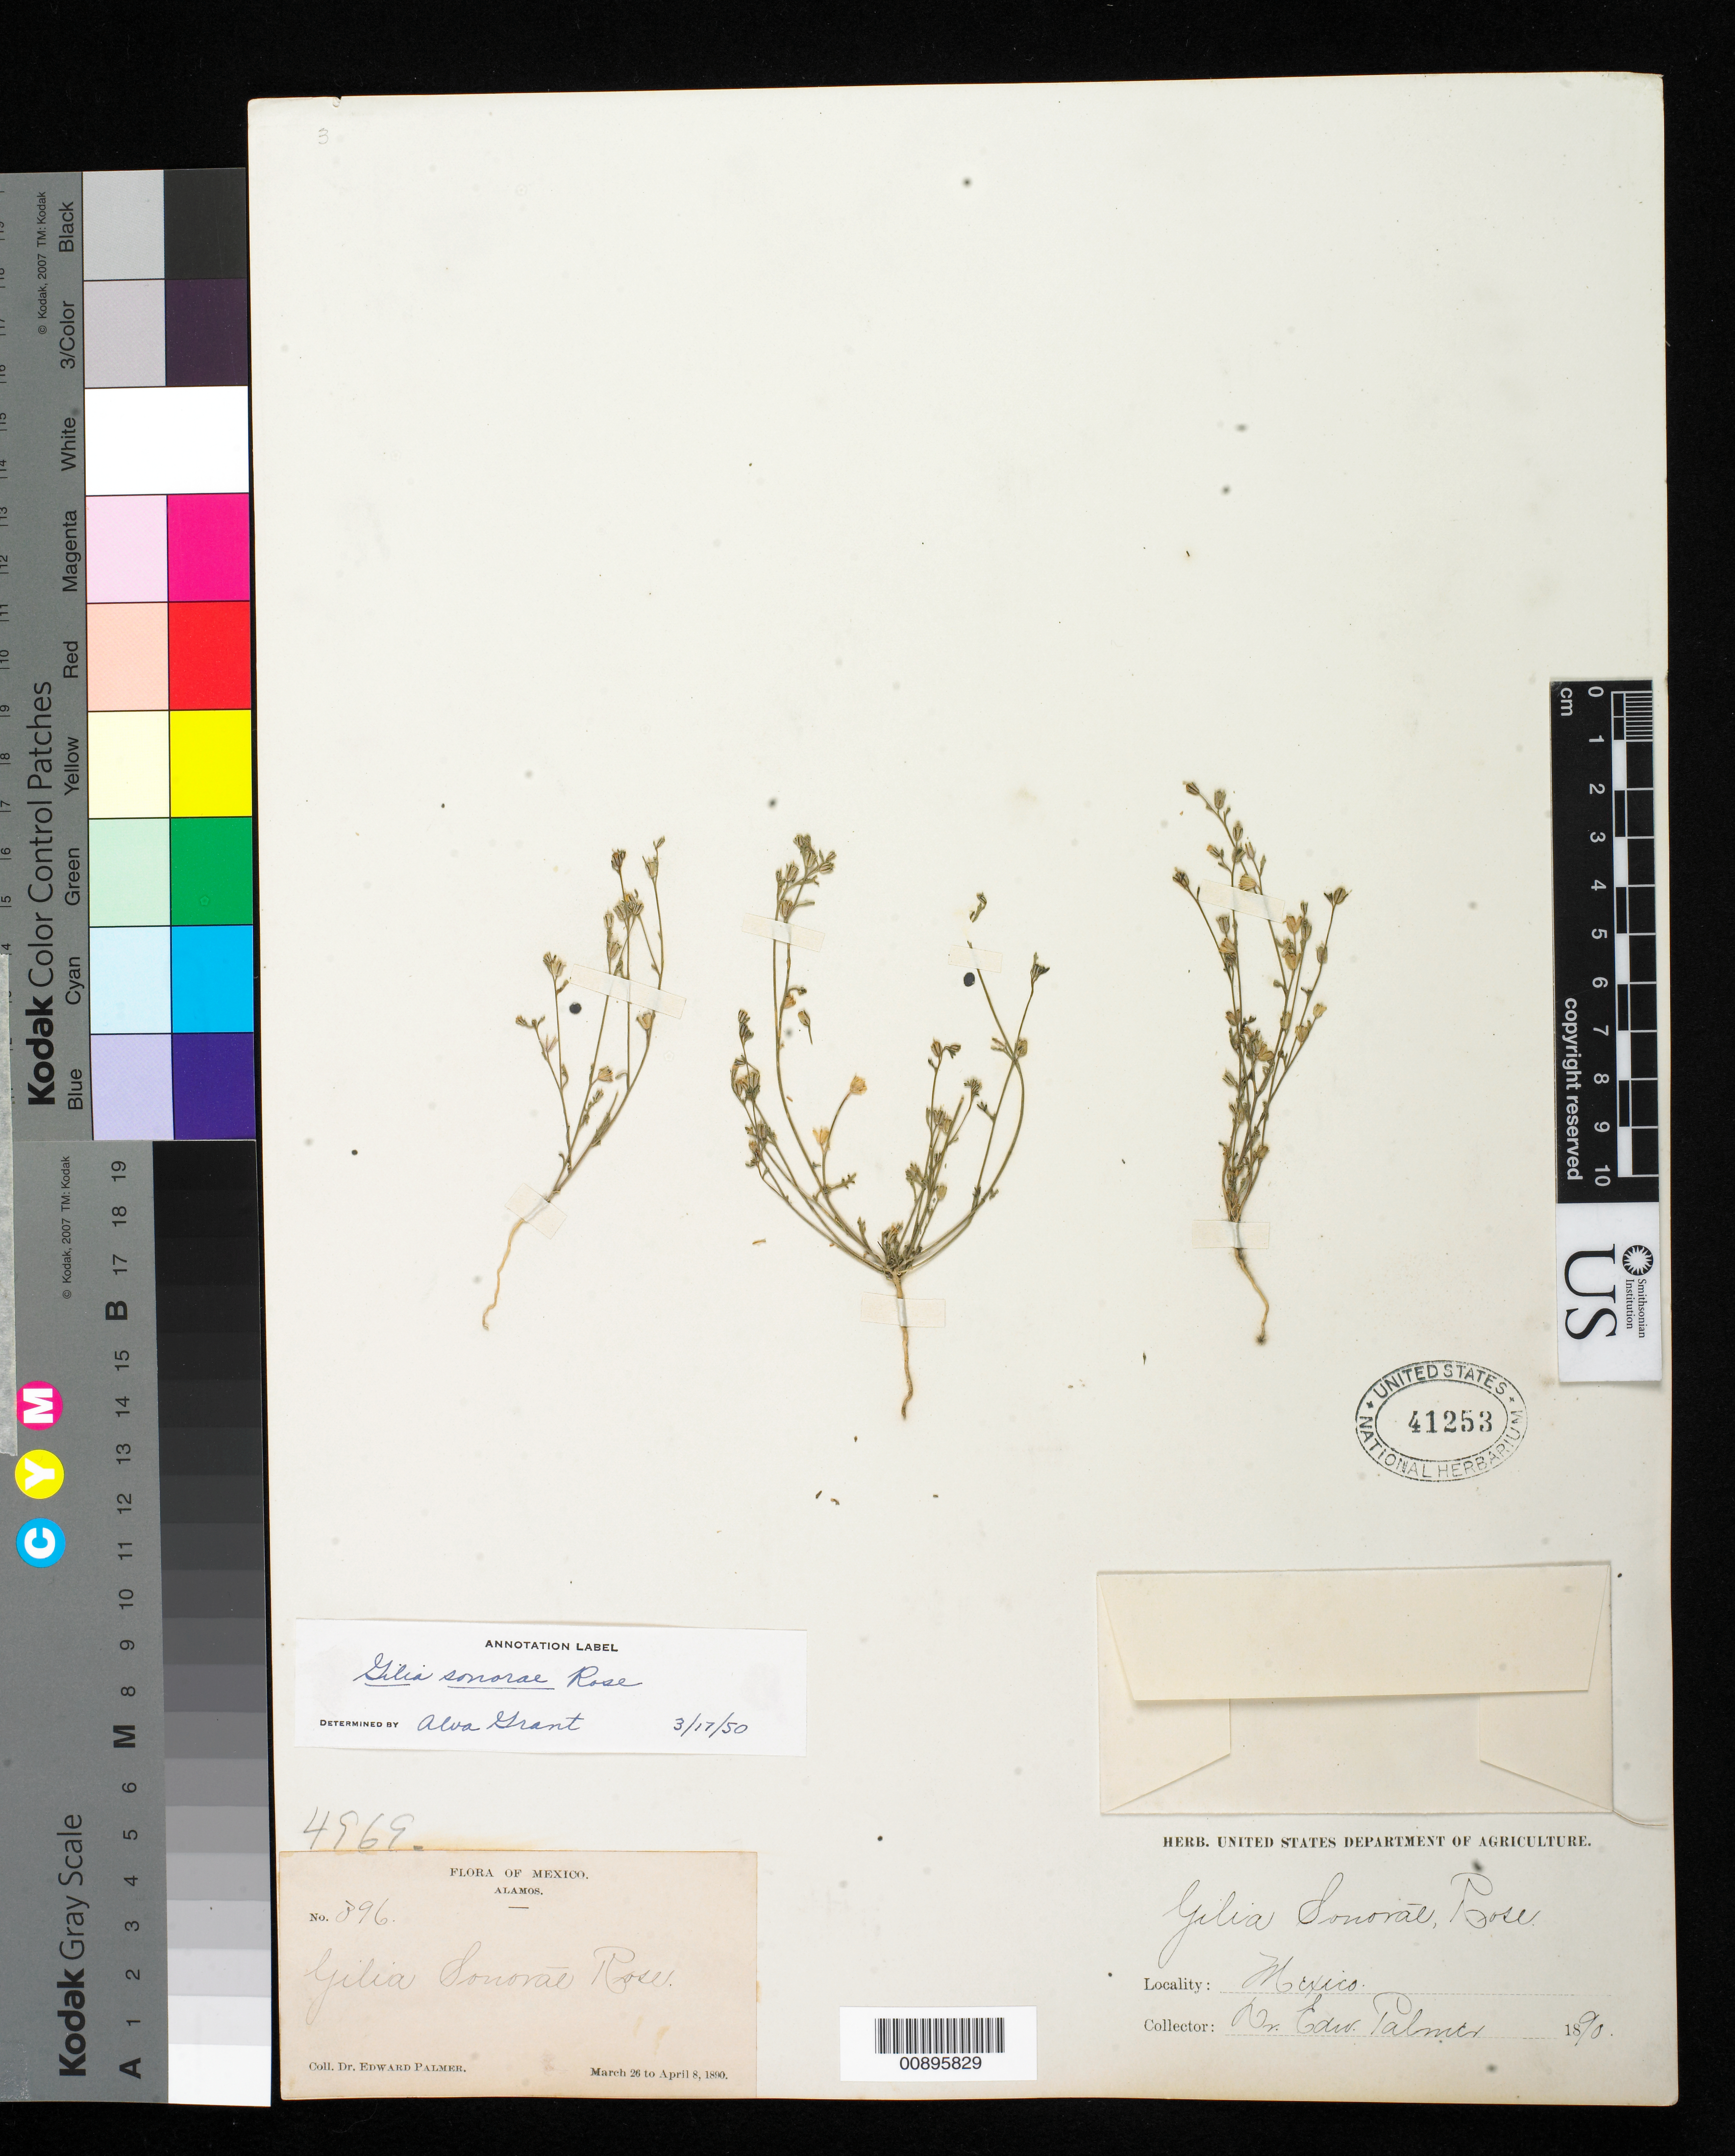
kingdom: Plantae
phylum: Tracheophyta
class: Magnoliopsida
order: Ericales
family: Polemoniaceae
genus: Dayia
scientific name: Dayia sonorae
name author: (Rose) J.M. Porter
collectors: E. Palmer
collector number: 396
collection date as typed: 26 Mar 1890 to 08 Apr 1890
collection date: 1890-03-26/1890-04-08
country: Mexico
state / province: Sonora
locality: Alamos, Sonora.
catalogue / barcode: US 41253